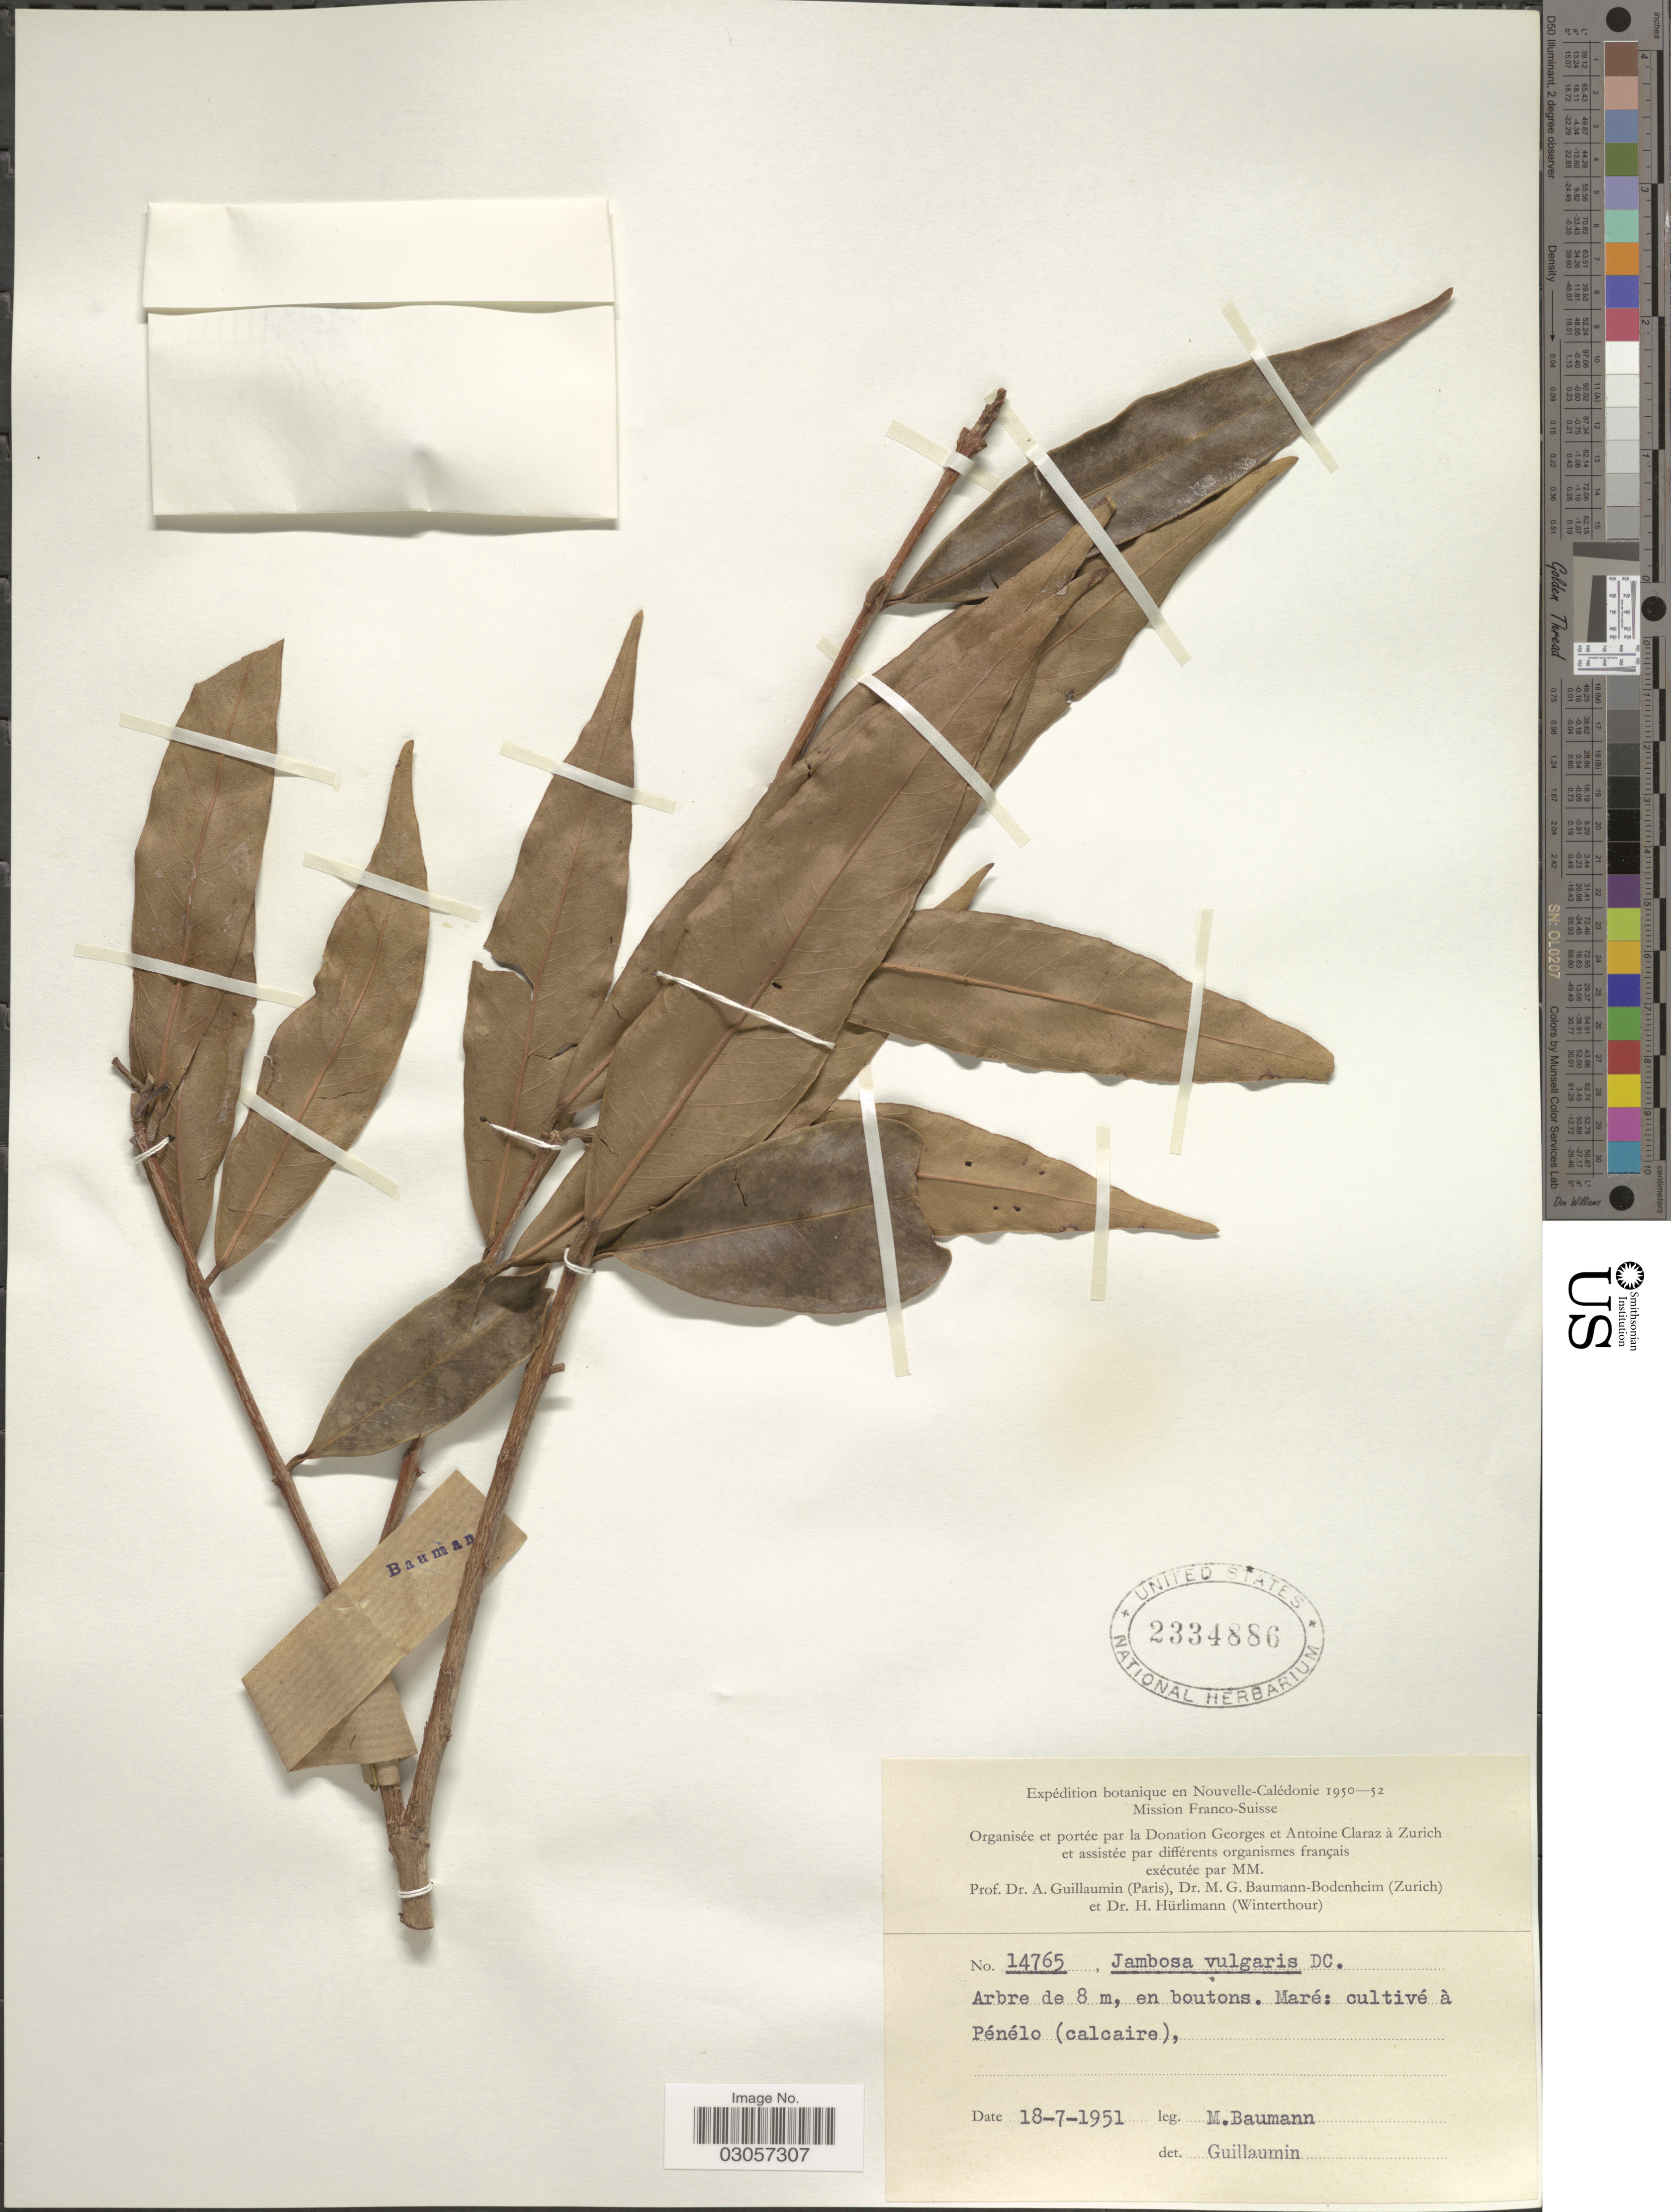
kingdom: Plantae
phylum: Tracheophyta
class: Magnoliopsida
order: Myrtales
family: Myrtaceae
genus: Syzygium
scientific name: Syzygium jambos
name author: (L.) Alston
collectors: M. Baumann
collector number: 14765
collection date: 1951-07-18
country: New Caledonia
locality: Nouvelle-Calédonie, Maré: cultivé á Pénélo (calcaire).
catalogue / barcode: US 2334886